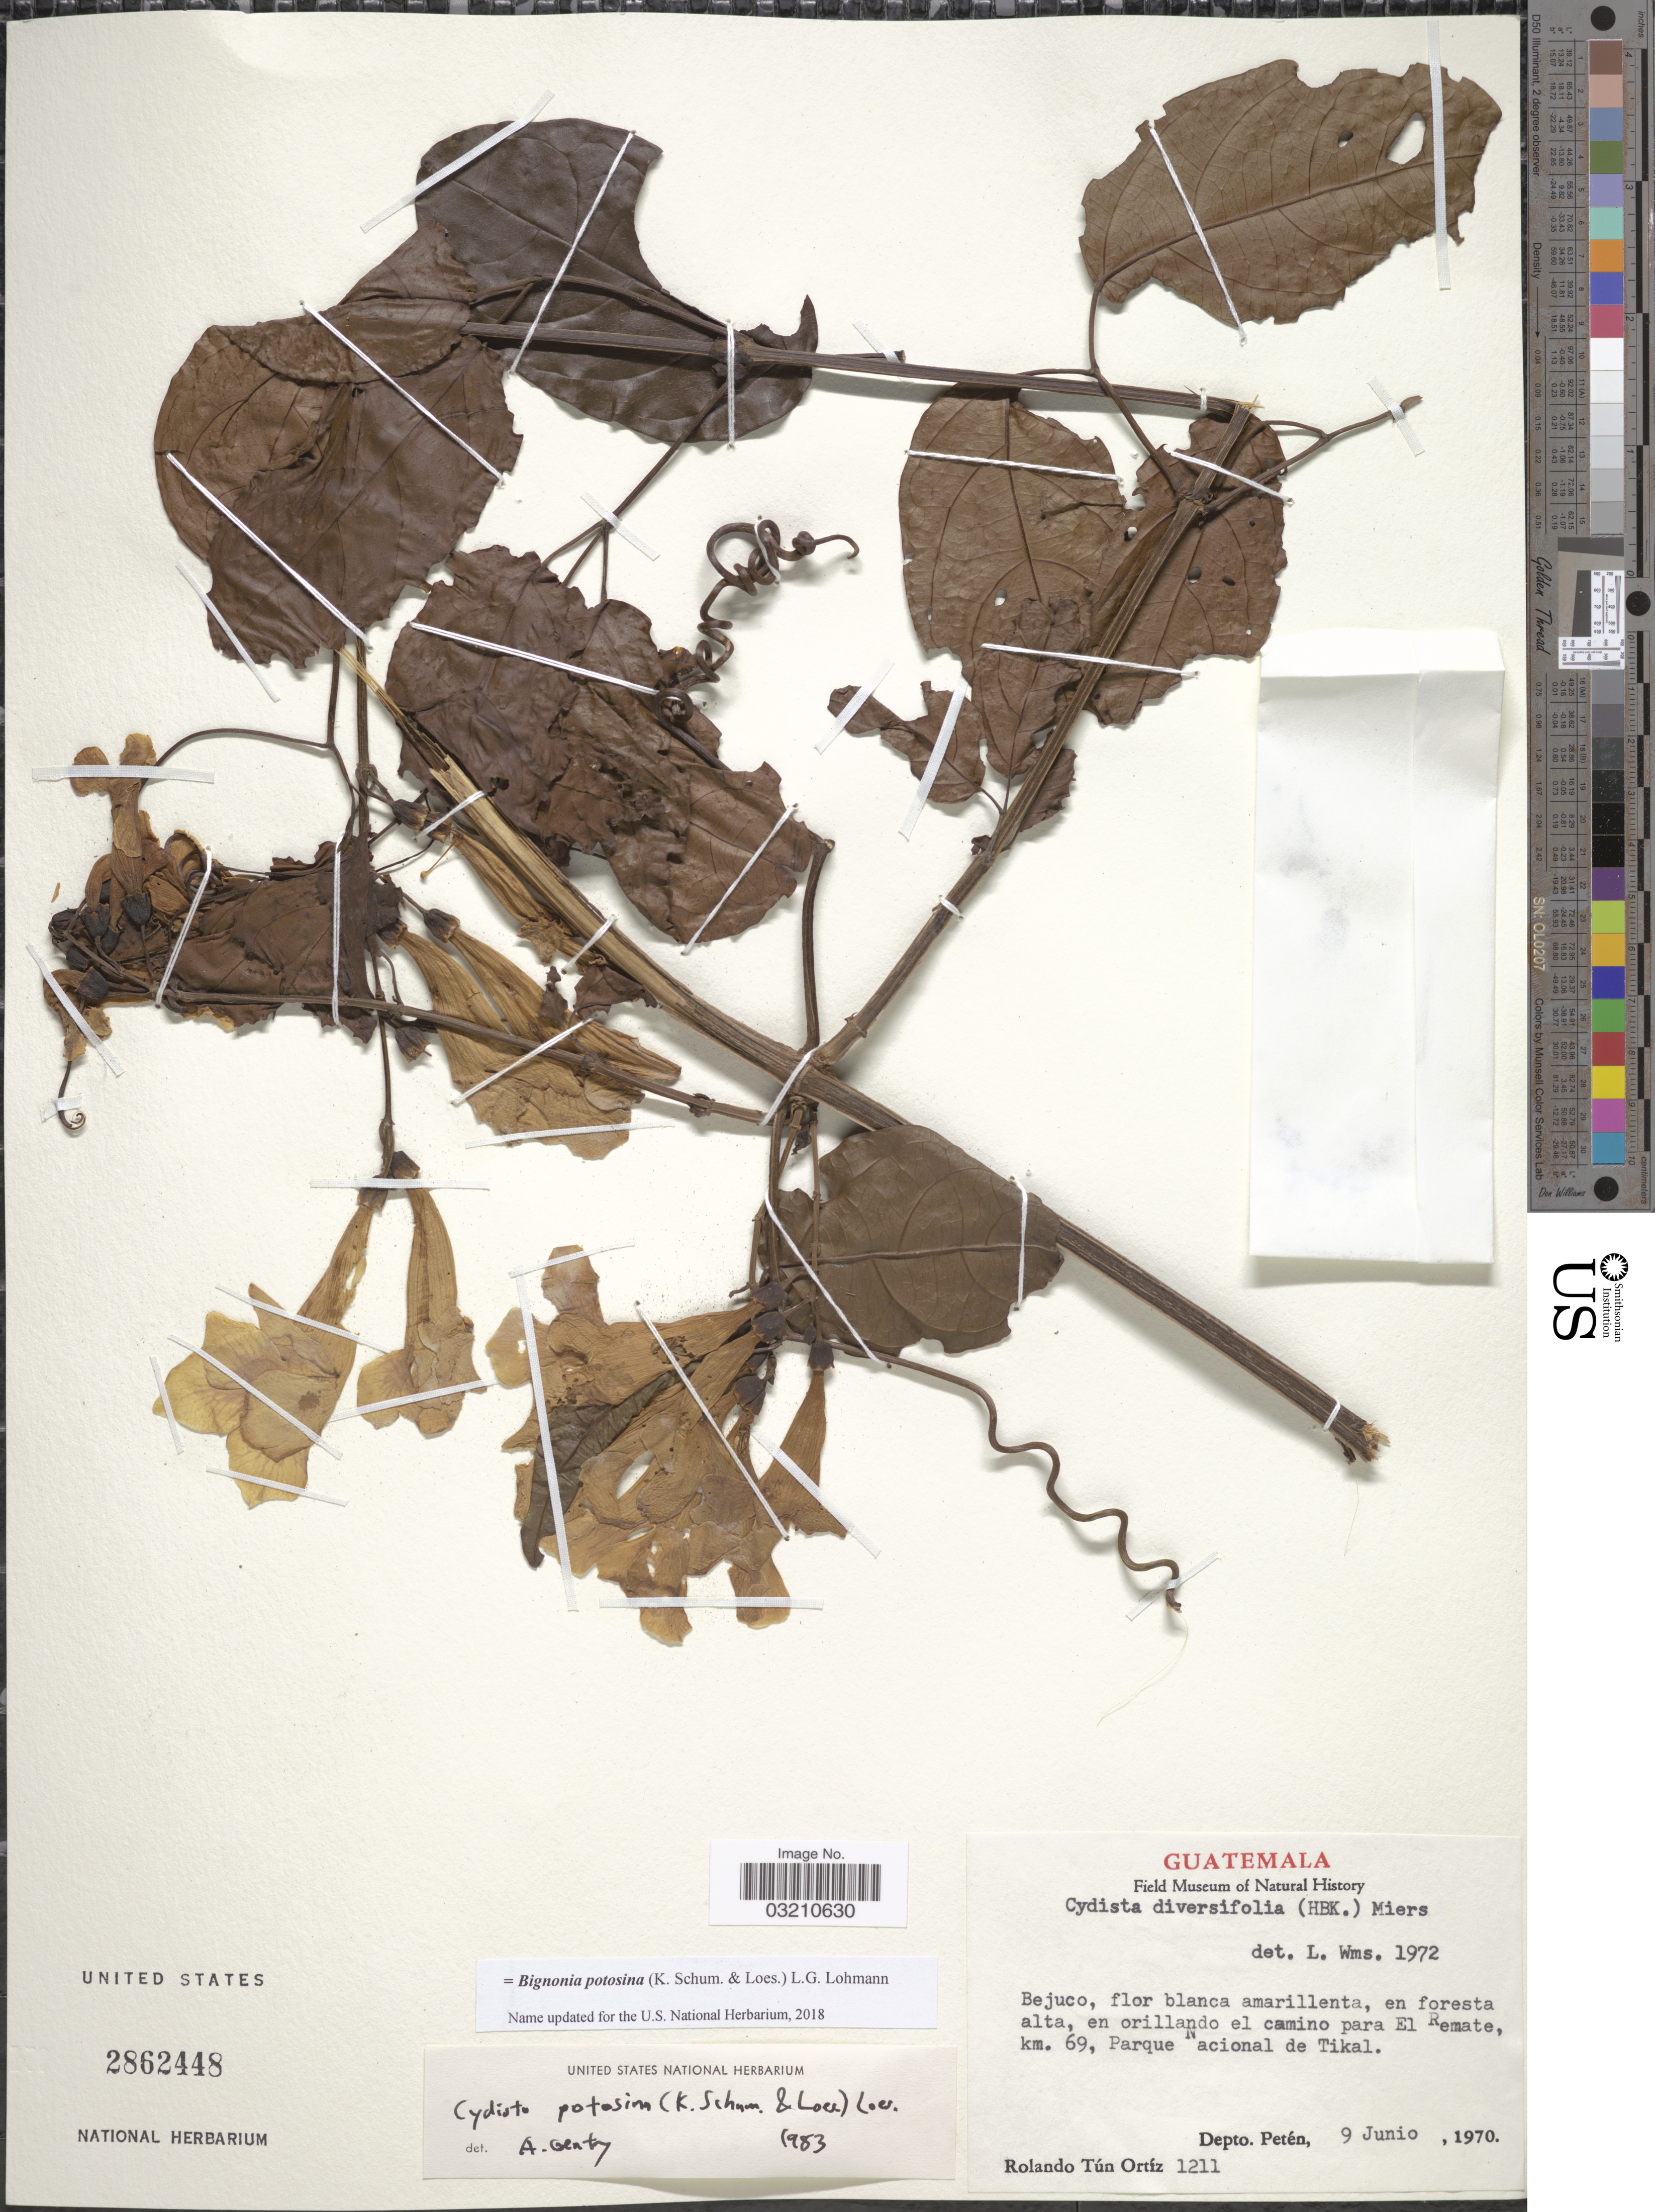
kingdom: Plantae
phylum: Tracheophyta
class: Magnoliopsida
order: Lamiales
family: Bignoniaceae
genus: Bignonia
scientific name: Bignonia potosina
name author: (K. Schum. & Loes.) L.G. Lohmann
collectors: R. T. Ortíz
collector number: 1211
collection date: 1970-06-09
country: Guatemala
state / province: El Petén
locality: En orillando el camino para El Remate, km. 69, Parque Nacional de Tikal. Depto. Petén.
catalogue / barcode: US 2862448